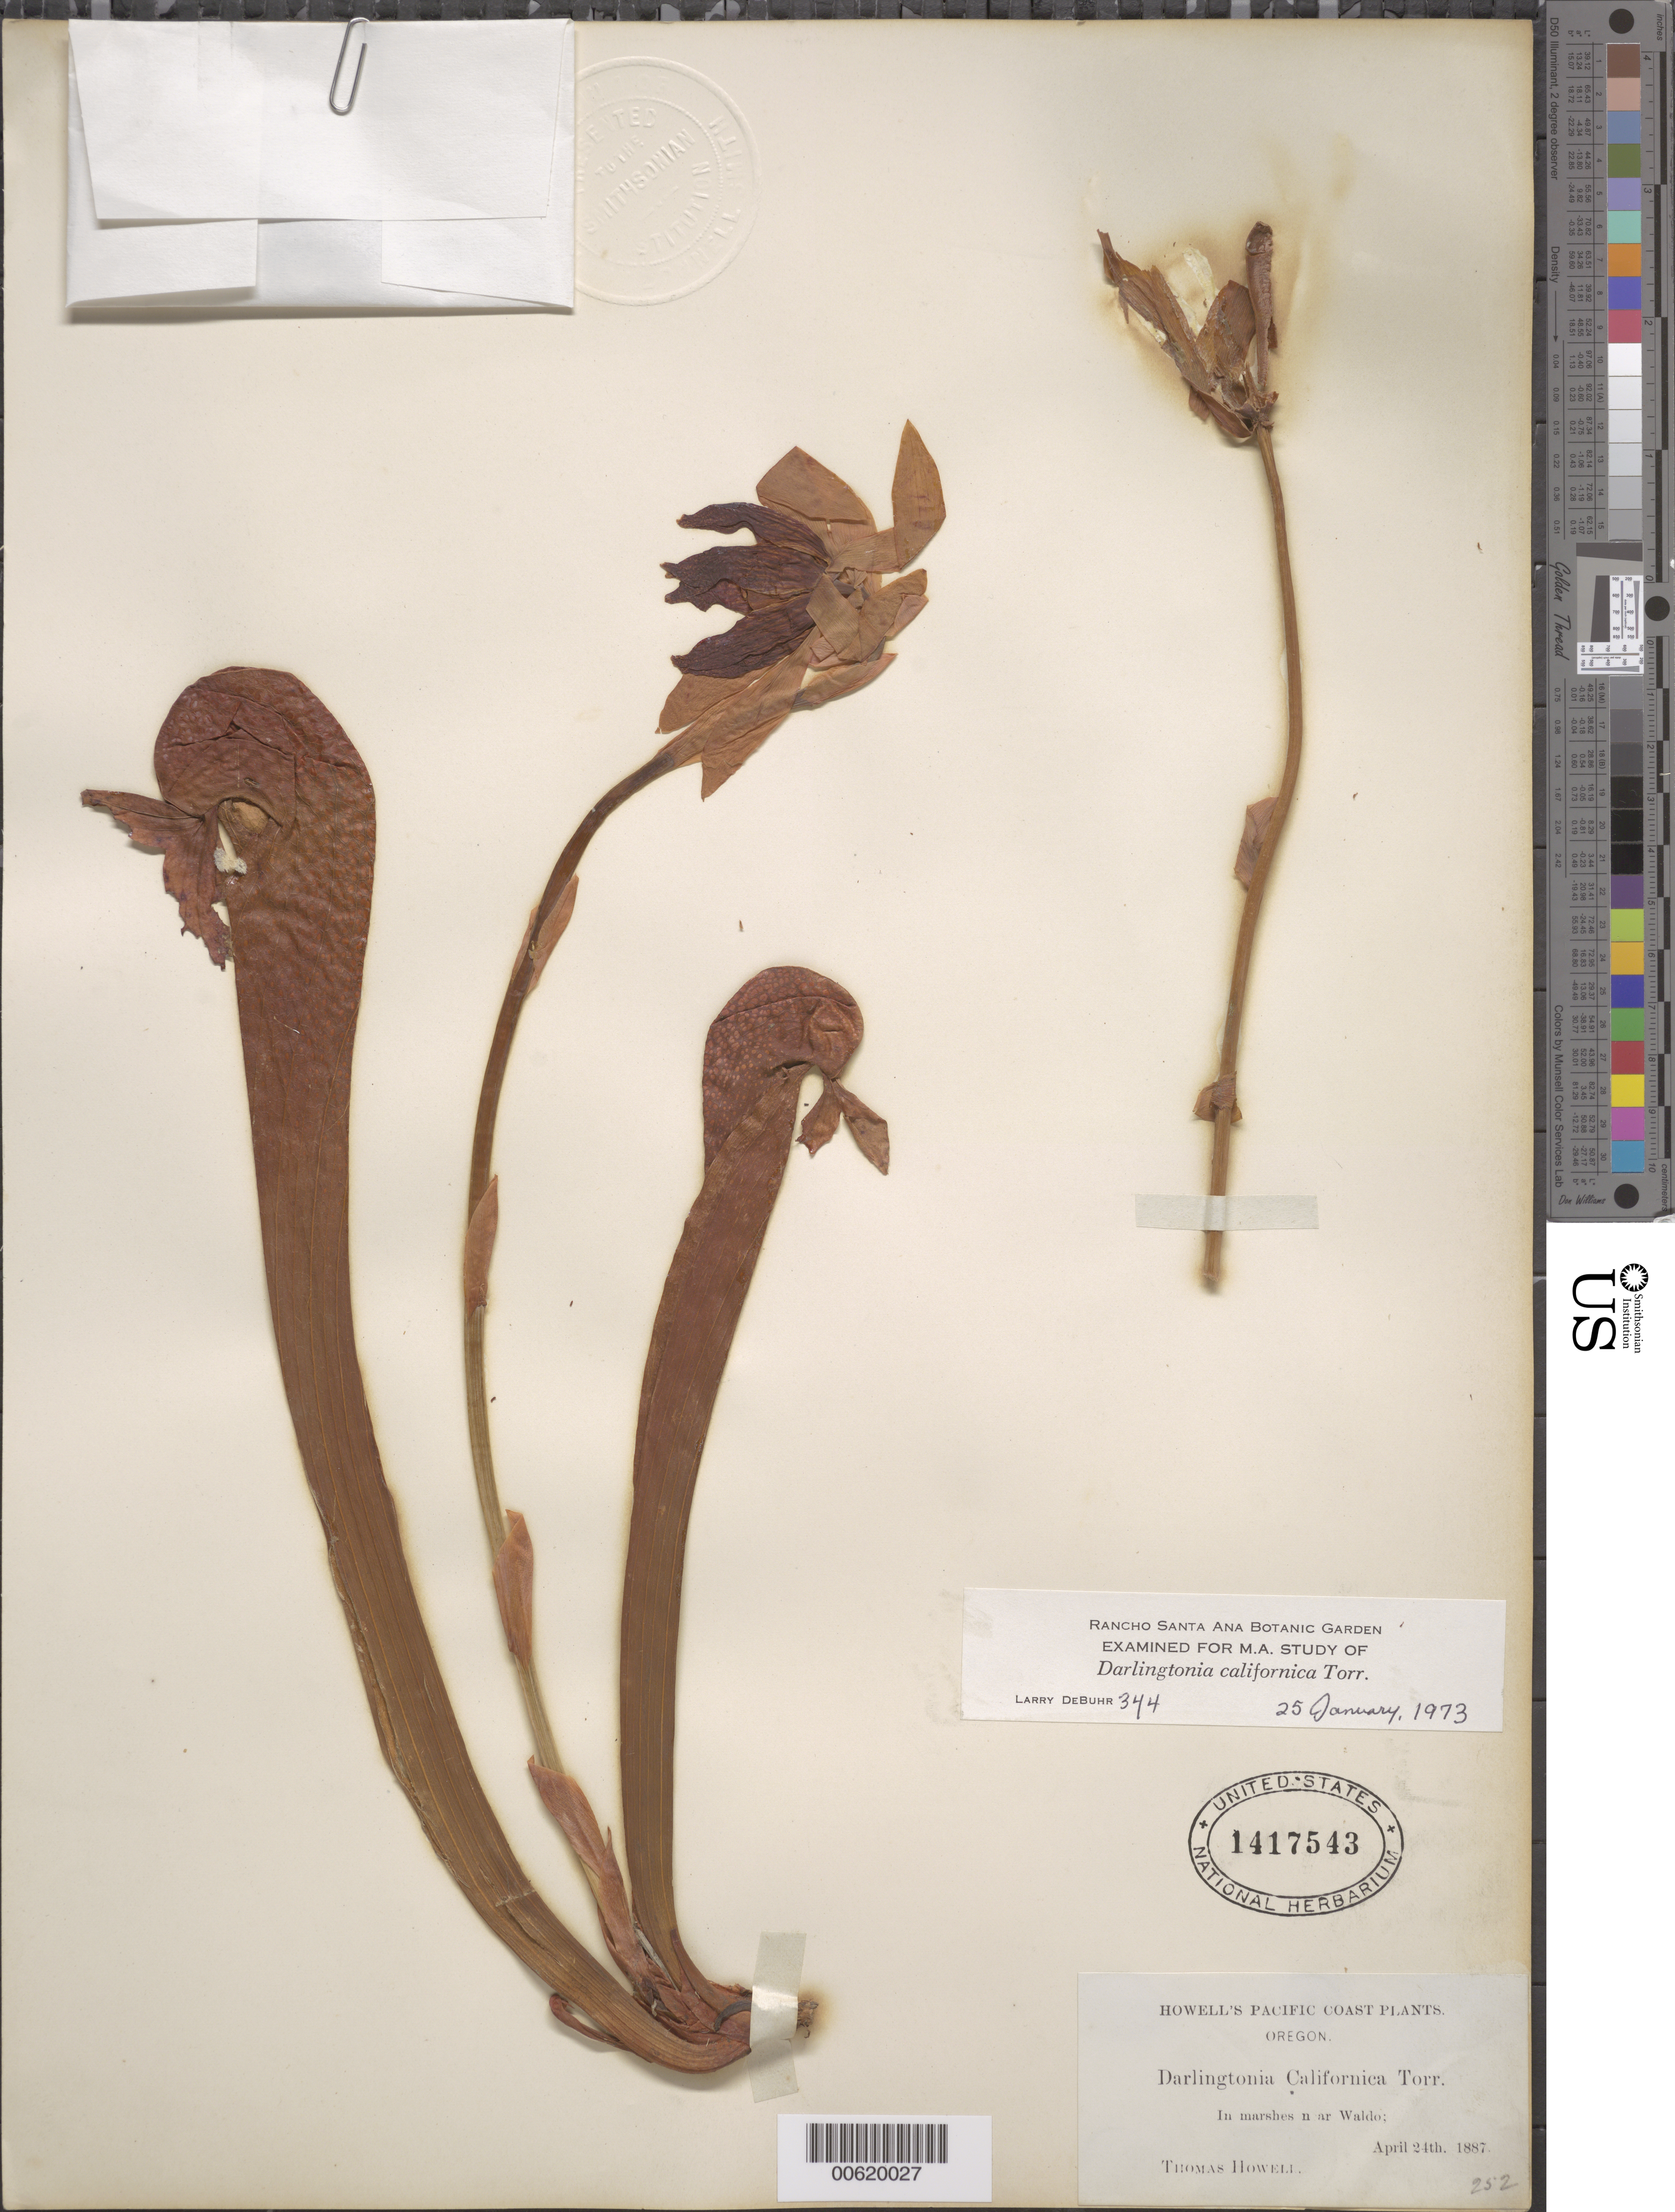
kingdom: Plantae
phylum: Tracheophyta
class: Magnoliopsida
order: Ericales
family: Sarraceniaceae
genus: Darlingtonia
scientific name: Darlingtonia californica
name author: Torr.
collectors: T. Howell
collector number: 252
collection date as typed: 24 Apr 1887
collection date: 1887-04-24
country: United States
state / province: Oregon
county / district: Josephine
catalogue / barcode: US 1417543